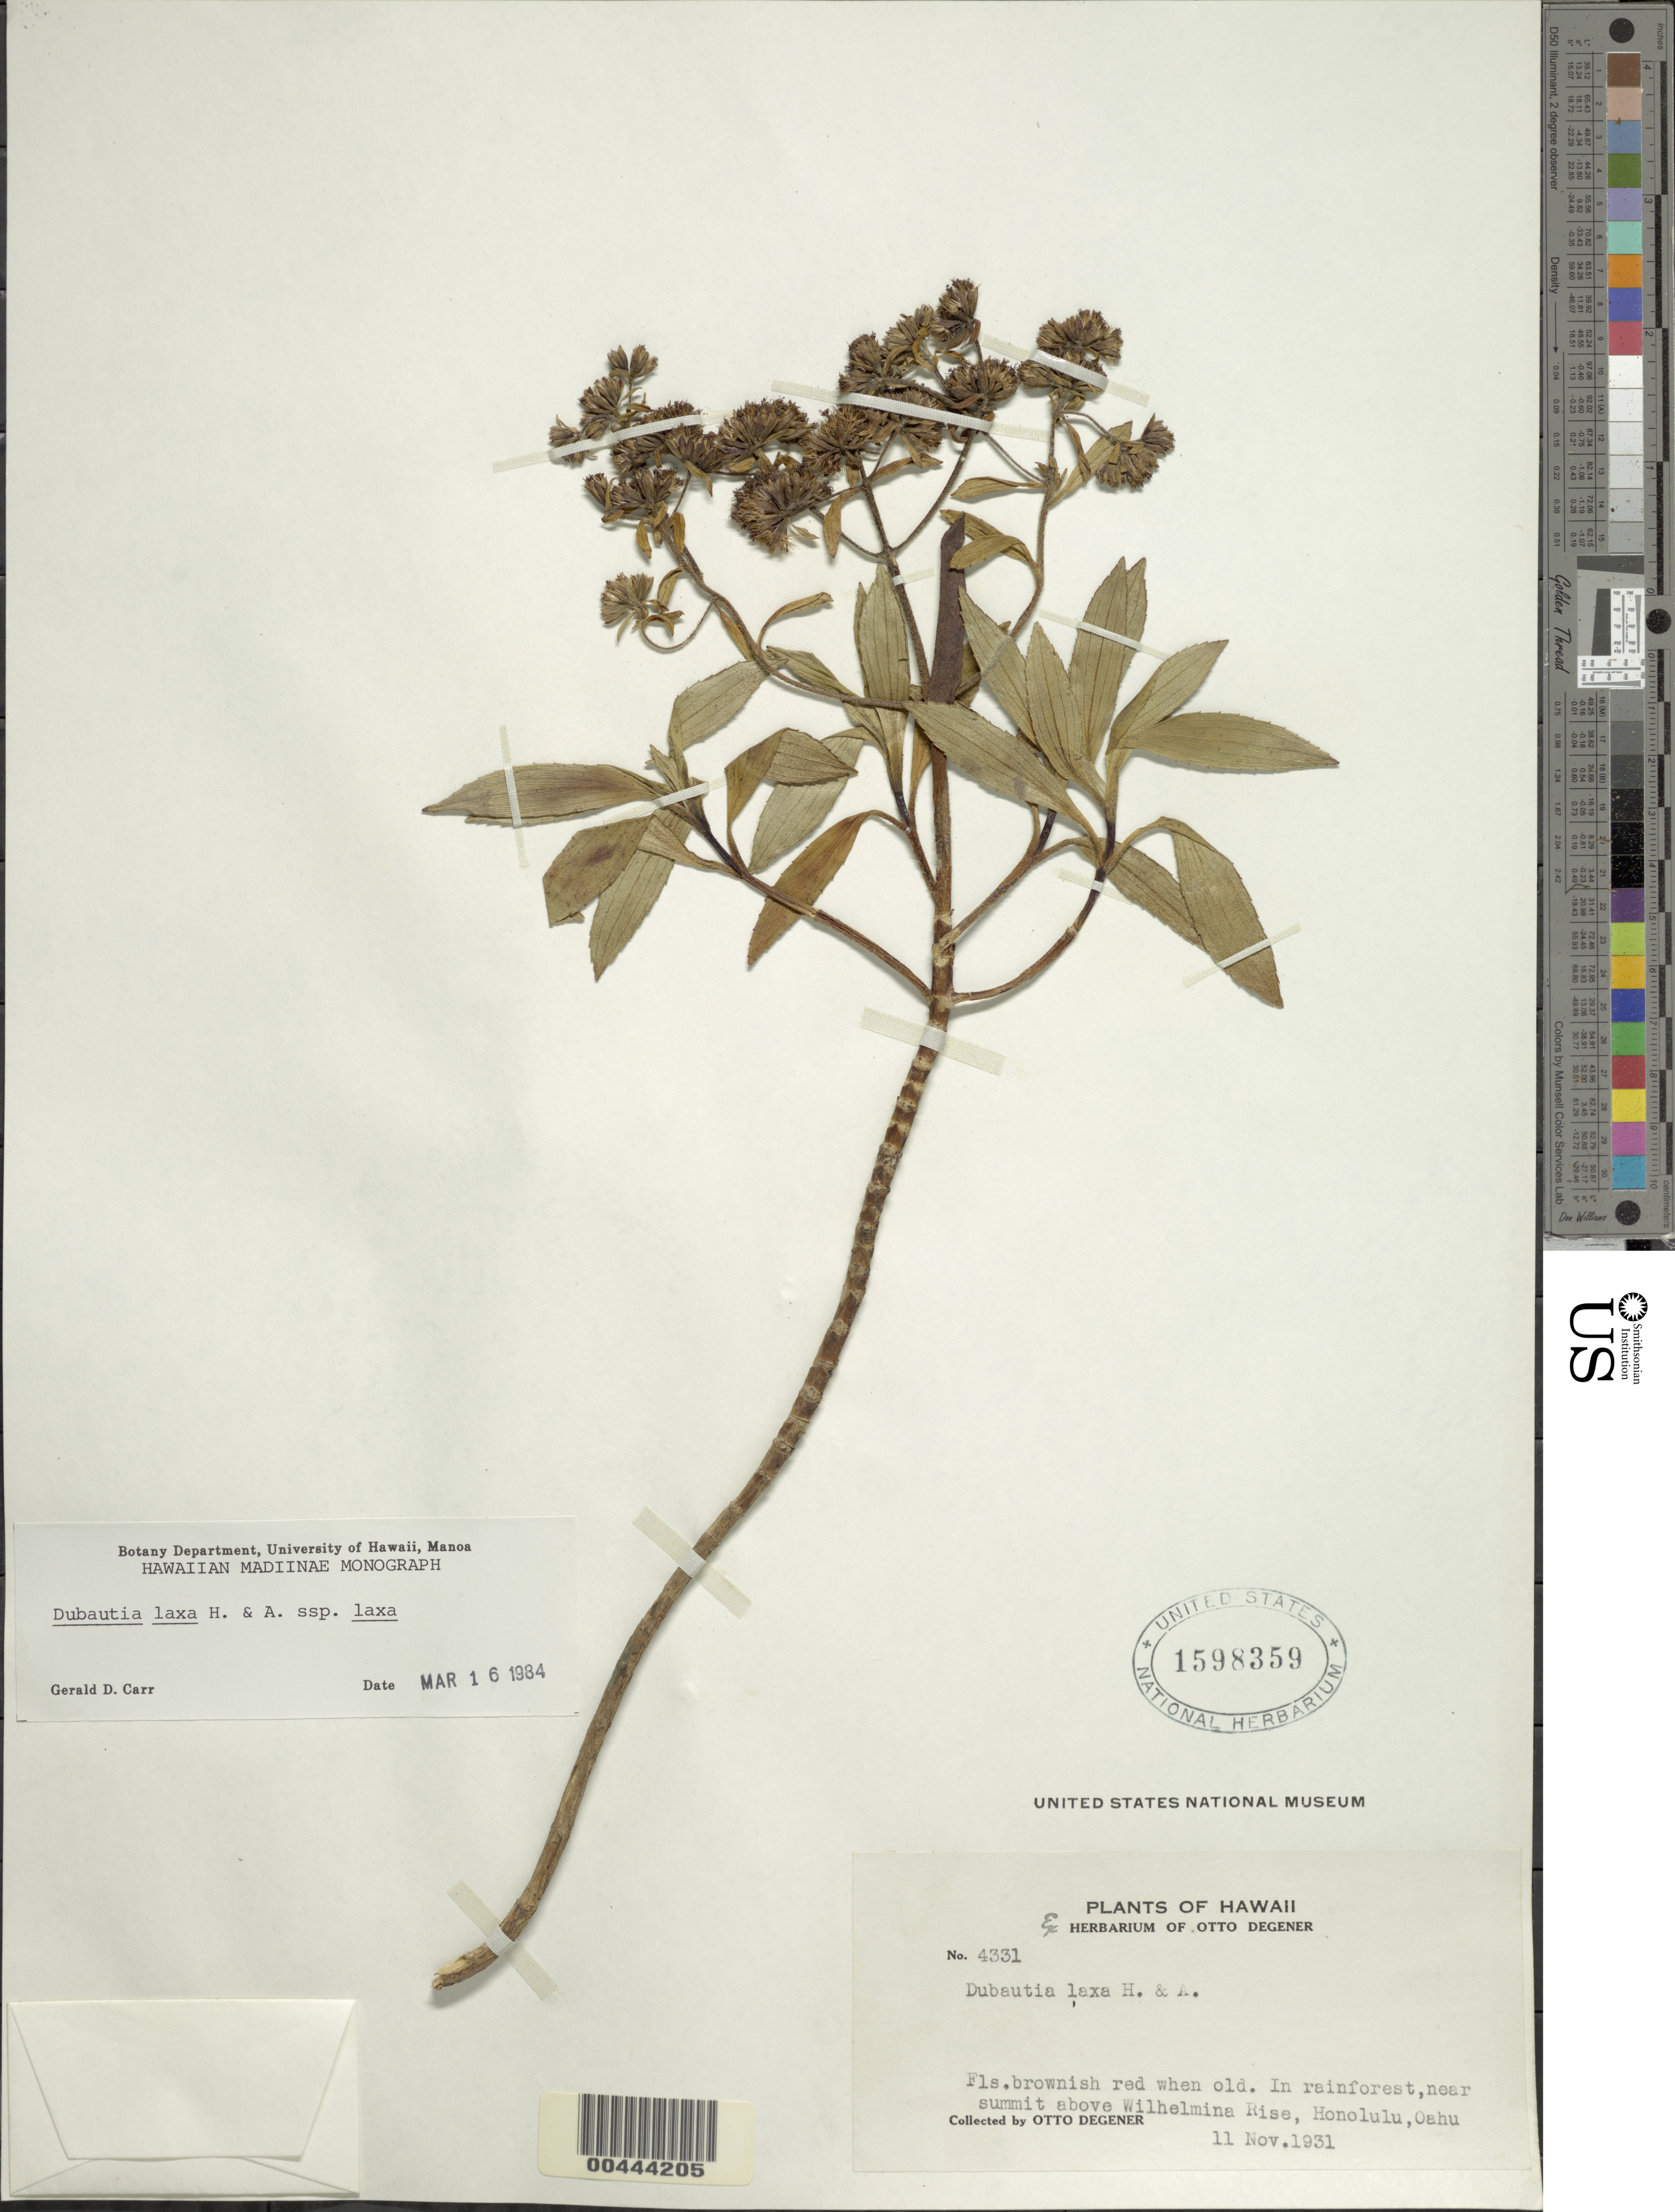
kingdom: Plantae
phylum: Tracheophyta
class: Magnoliopsida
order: Asterales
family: Asteraceae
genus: Dubautia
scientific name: Dubautia laxa subsp. laxa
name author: Hook. & Arn.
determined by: Carr, G. D.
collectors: O. Degener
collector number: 4331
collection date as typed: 11 Nov 1931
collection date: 1931-11-11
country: United States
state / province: Hawaii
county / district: Honolulu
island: Oahu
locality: Near summit above Wilhelmina, Honolulu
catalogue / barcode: US 1598359